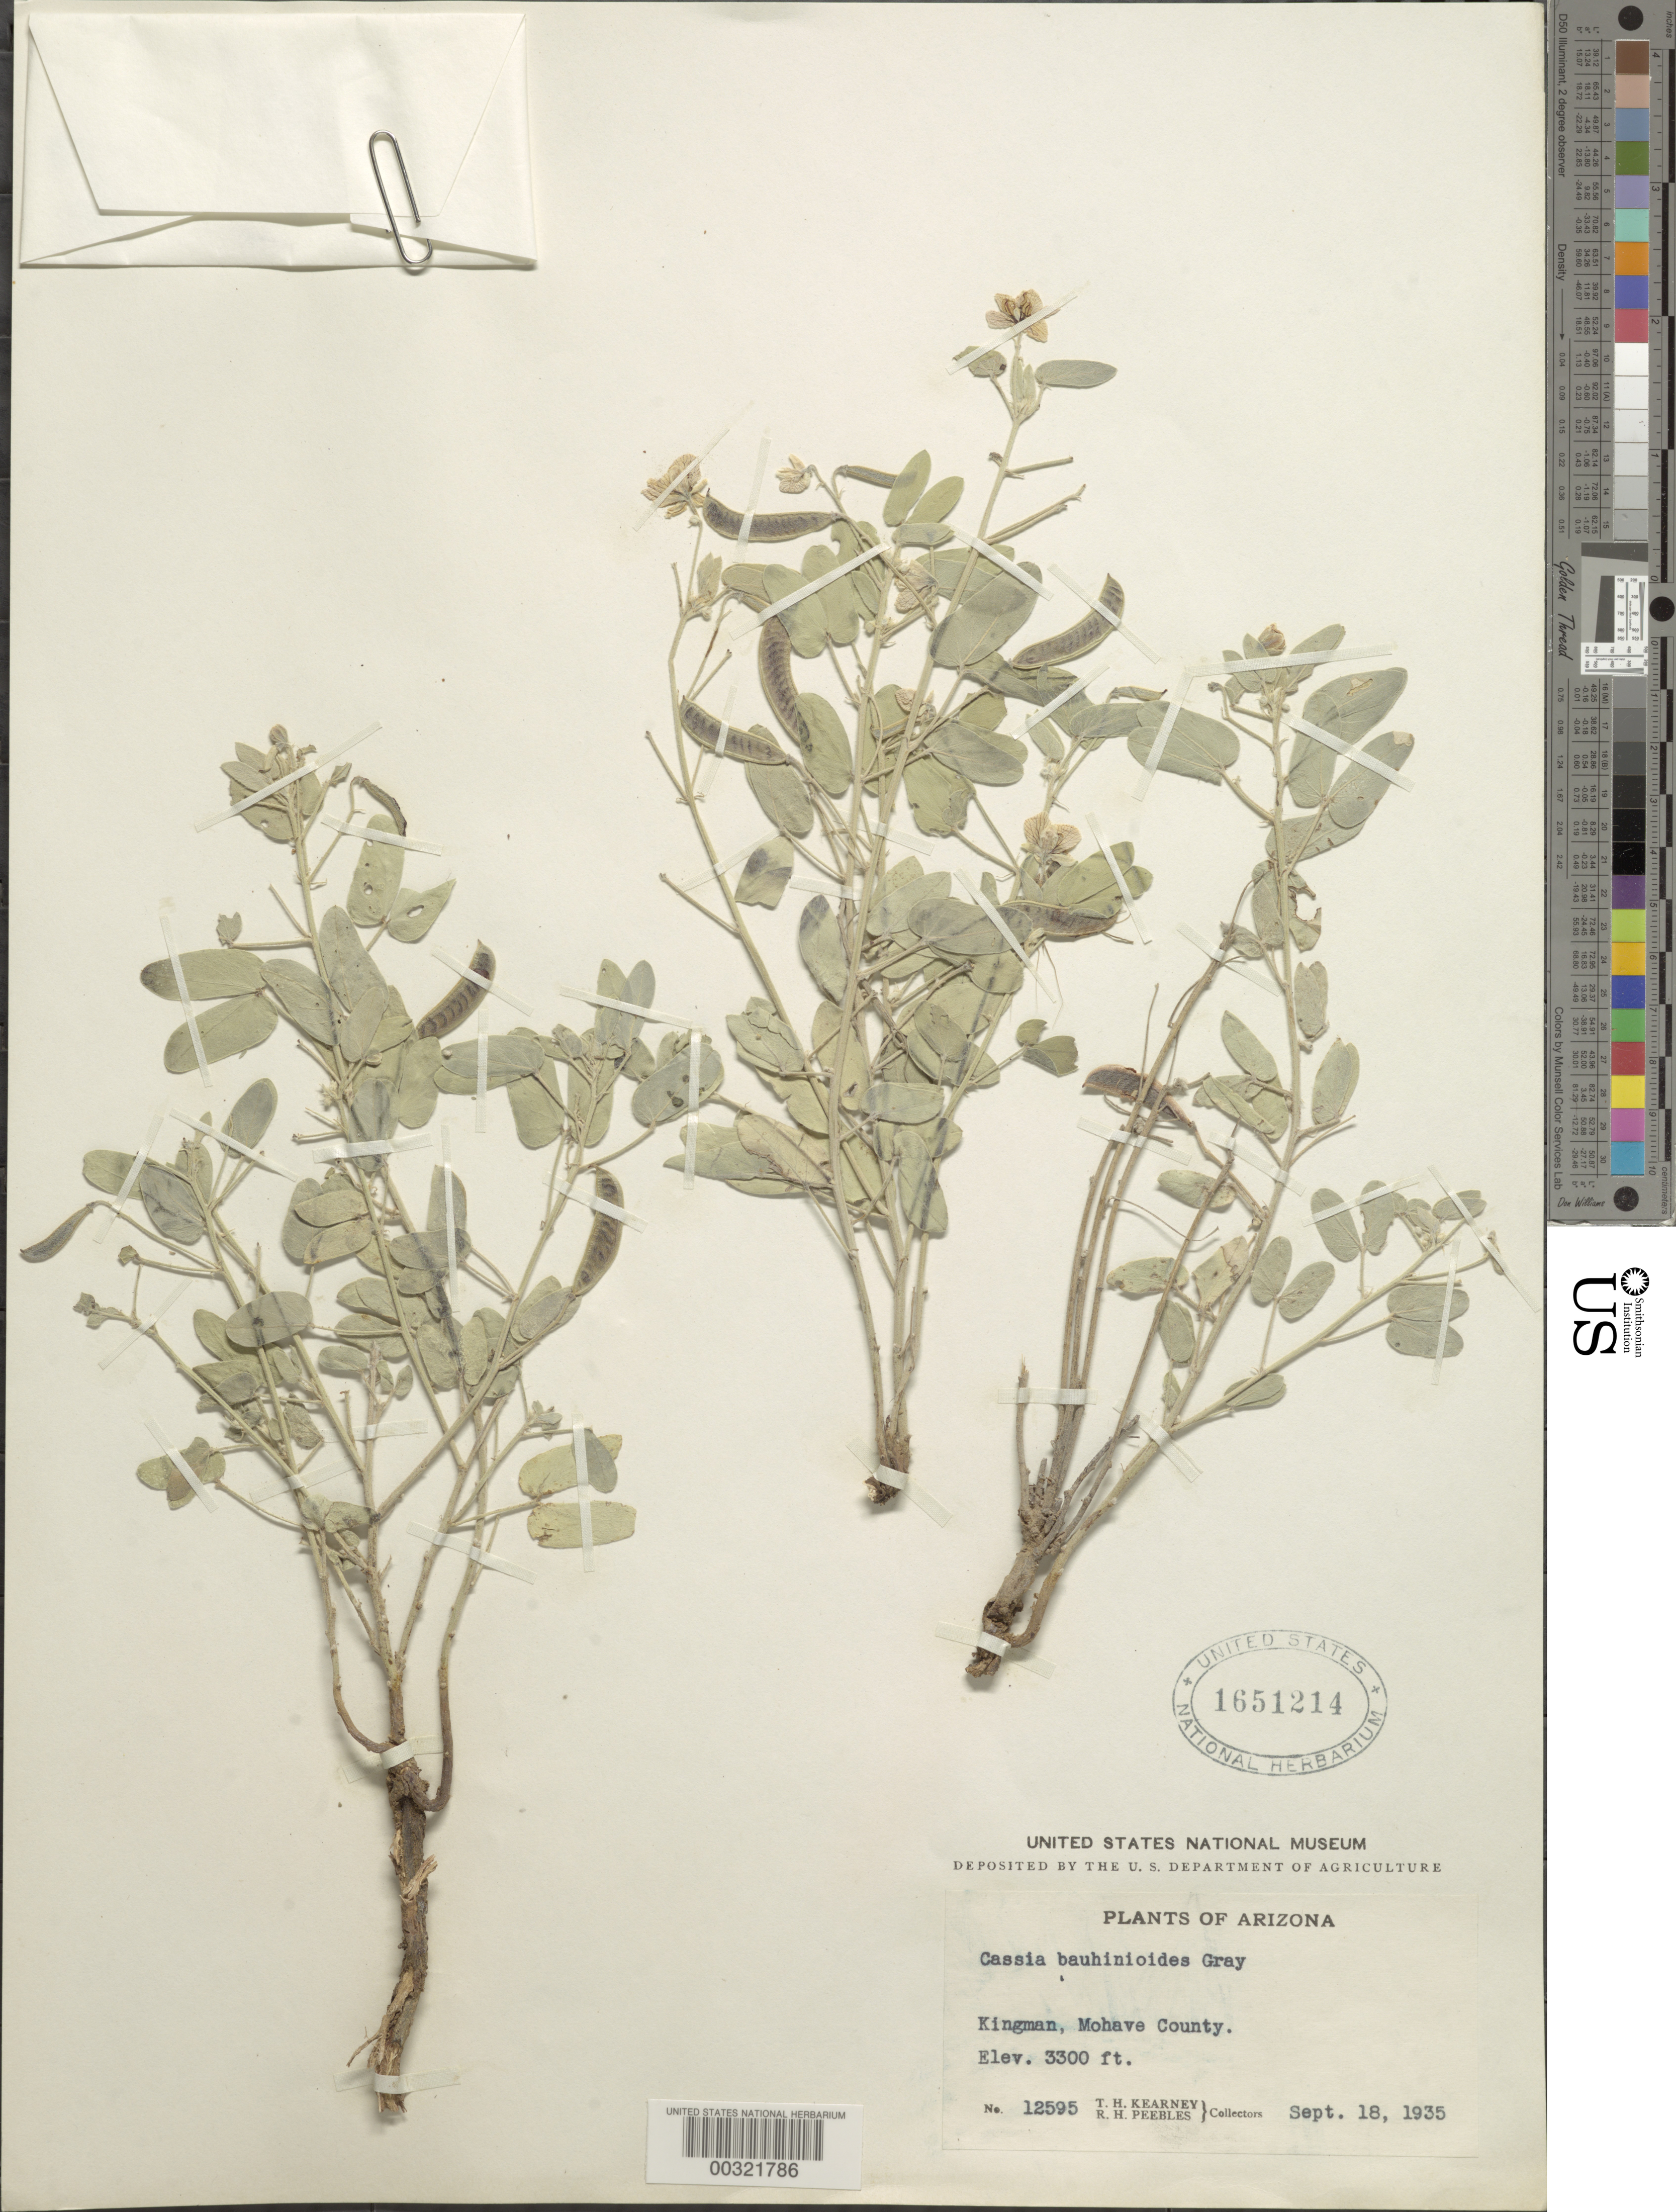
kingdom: Plantae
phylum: Tracheophyta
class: Magnoliopsida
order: Fabales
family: Fabaceae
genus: Senna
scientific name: Senna bauhinioides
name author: (A. Gray) H.S. Irwin & Barneby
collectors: T. H. Kearney & R. H. Peebles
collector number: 12595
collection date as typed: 16 Sep 1935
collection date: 1935-09-16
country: United States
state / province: Arizona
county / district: Mohave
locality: Kingman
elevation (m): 1006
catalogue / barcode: US 1651214